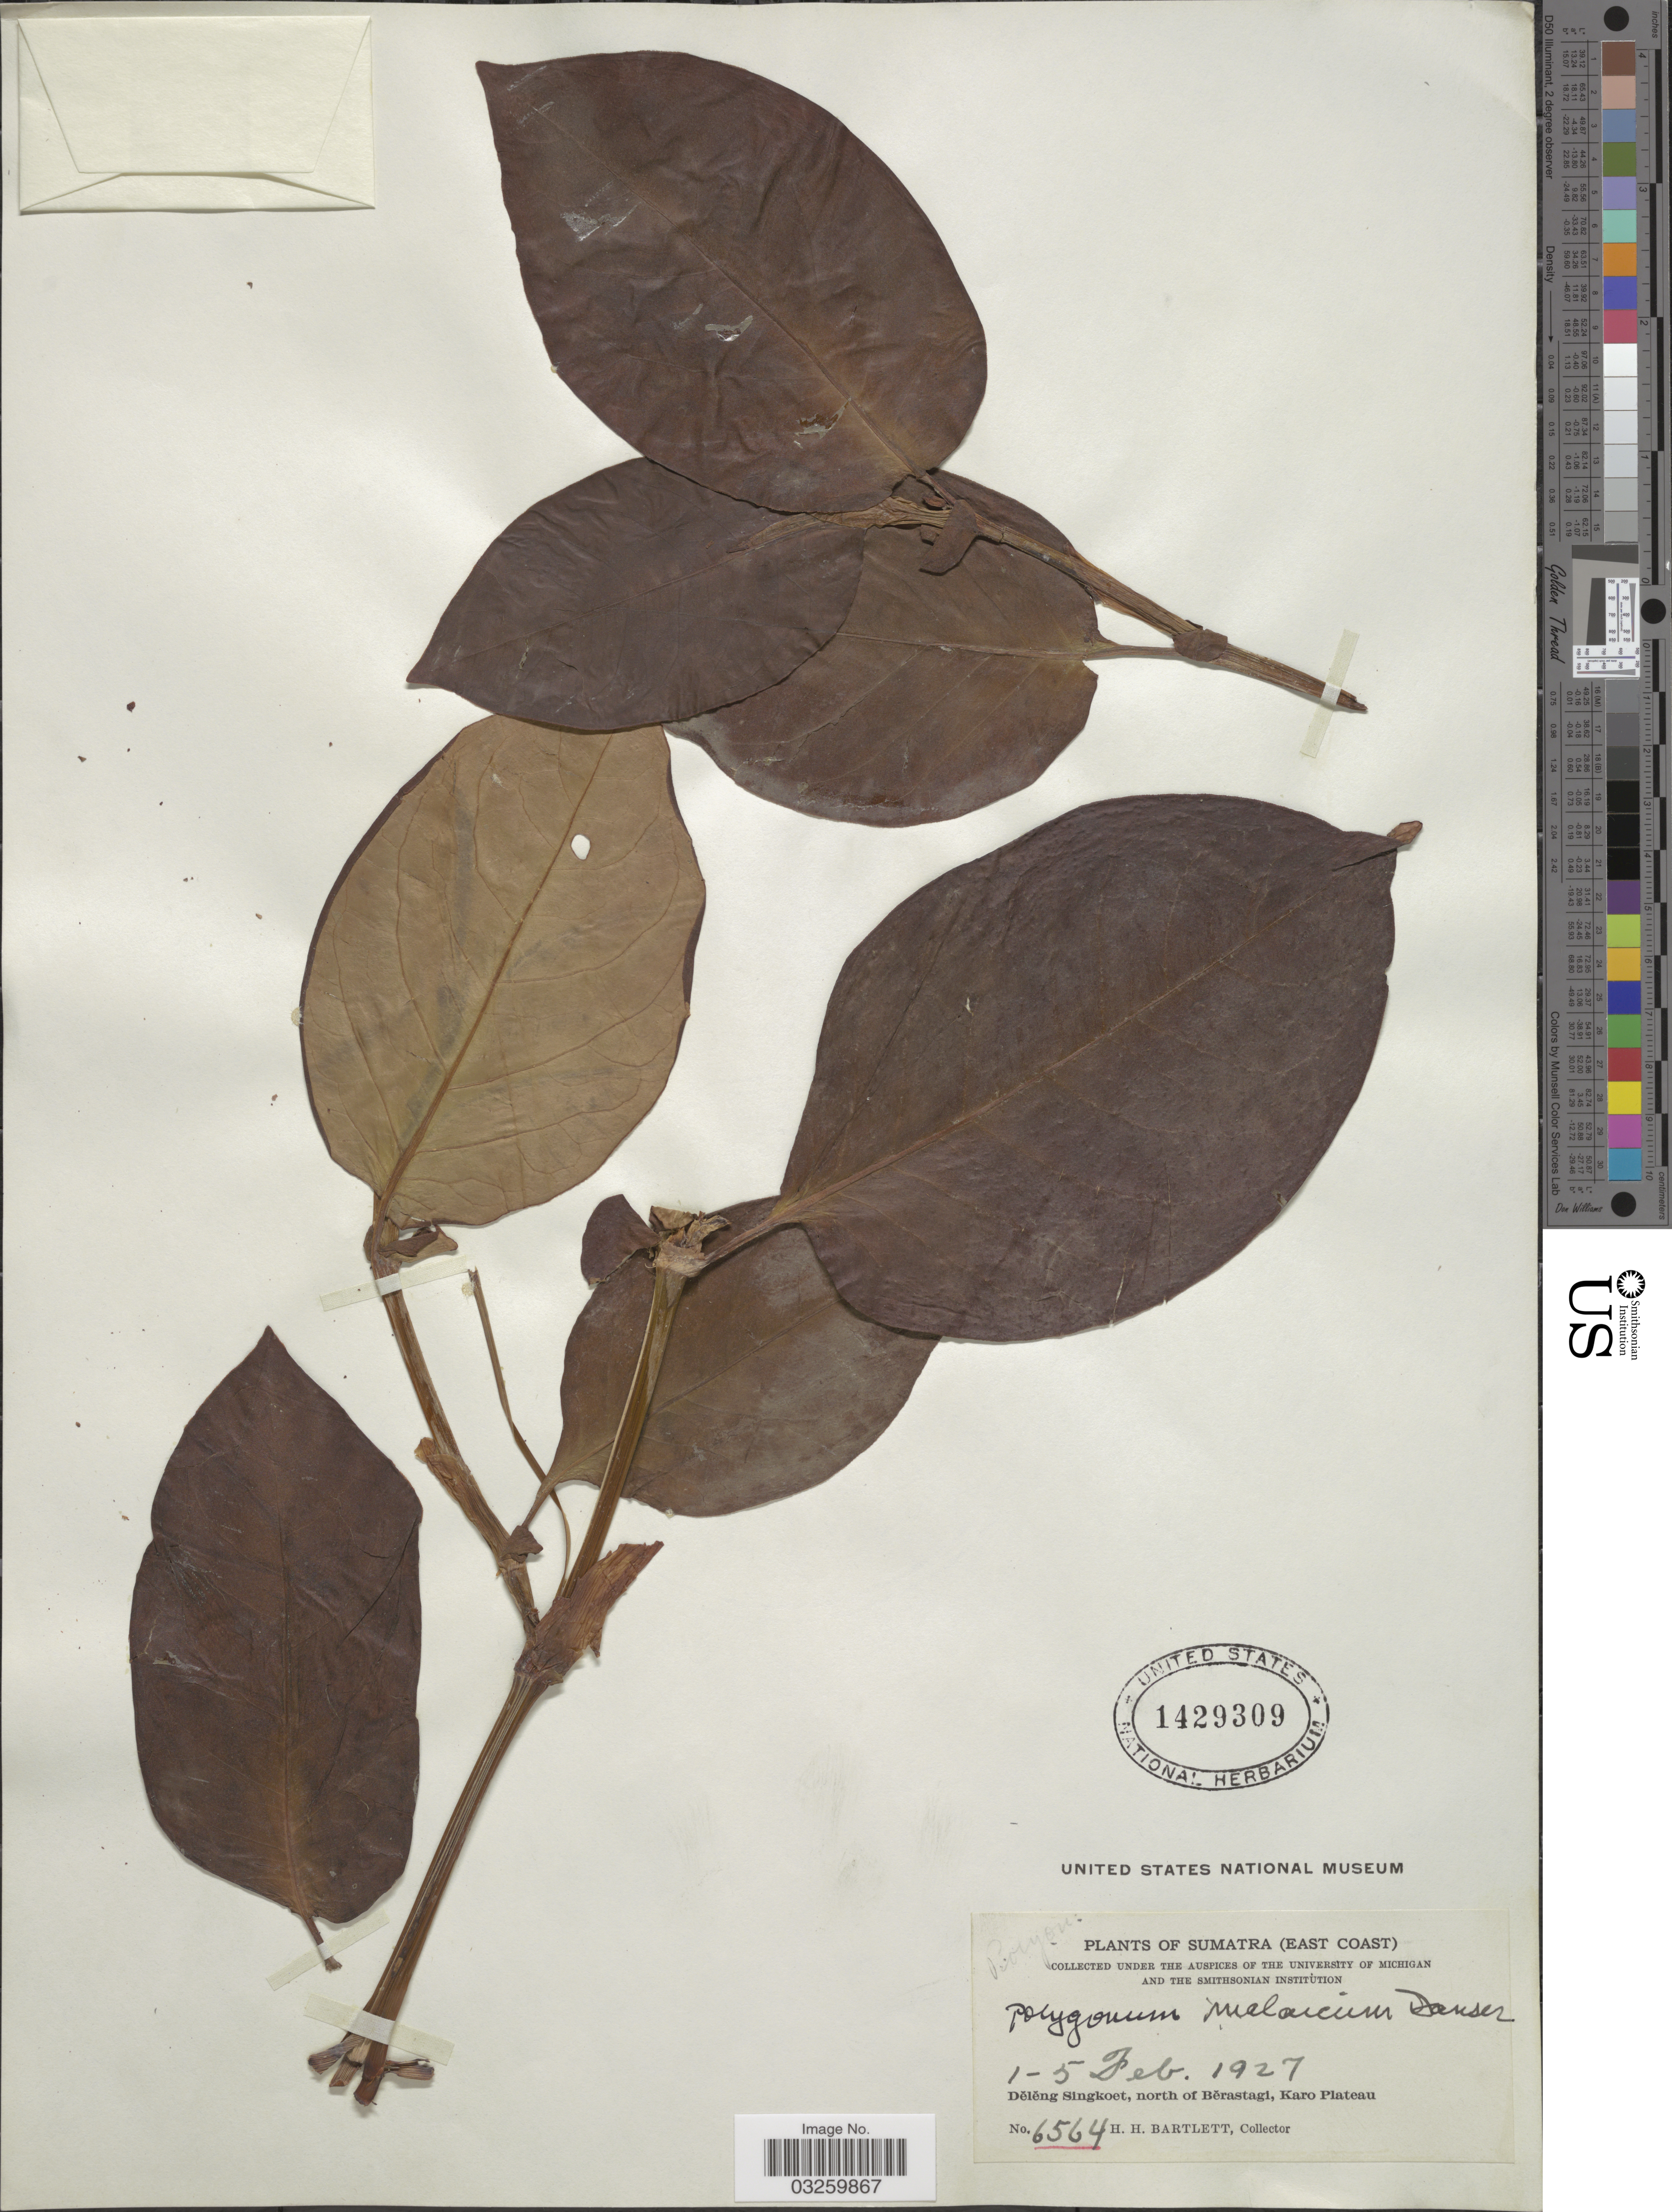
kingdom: Plantae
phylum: Tracheophyta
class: Magnoliopsida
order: Caryophyllales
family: Polygonaceae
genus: Persicaria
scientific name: Persicaria chinensis var. ovalifolia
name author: (Meisn.) H. Hara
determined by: Wagner, W. L., (BOT), Smithsonian Institution - National Museum of Natural History (UNITED STATES)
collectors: H. H. Bartlett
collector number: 6564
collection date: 1927-02-01/1927-02-05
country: Indonesia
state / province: Sumatra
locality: (East Coast). Dělěng Singkoet, north of Běrastagi, Karo Plateau.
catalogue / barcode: US 1429309